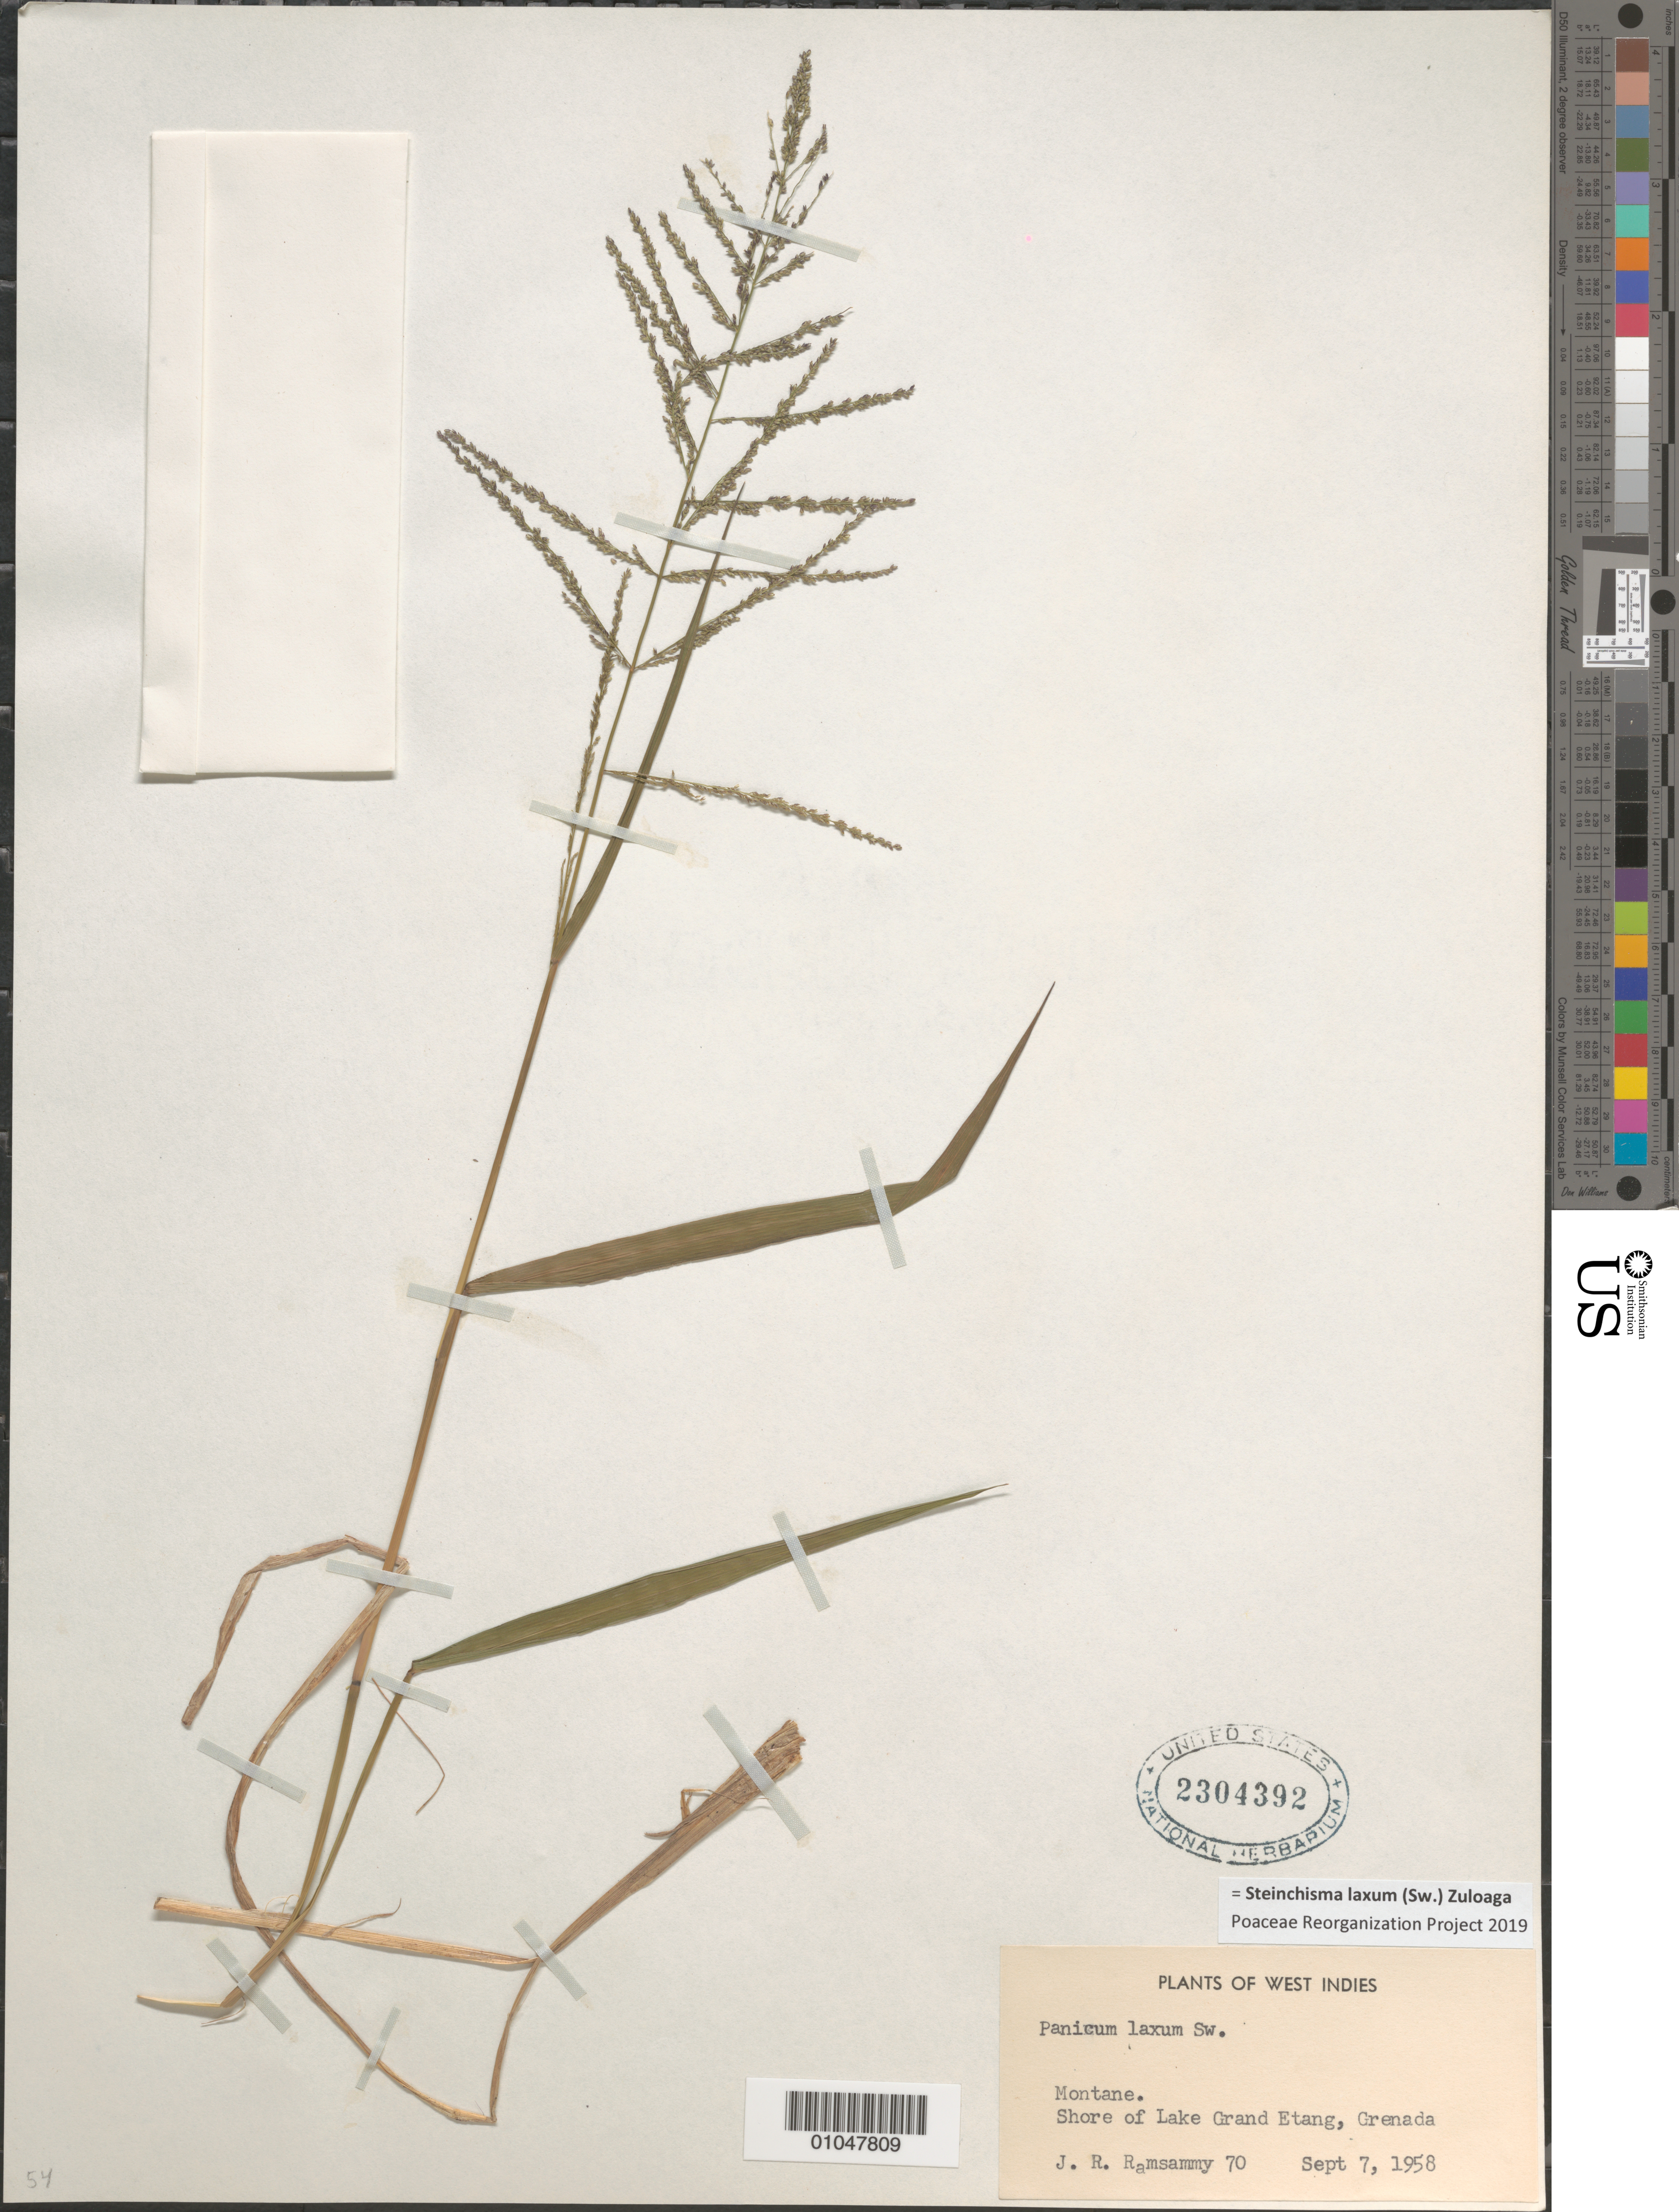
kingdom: Plantae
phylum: Tracheophyta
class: Liliopsida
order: Poales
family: Poaceae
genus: Panicum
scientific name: Panicum laxum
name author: Sw.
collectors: J. Ramsammy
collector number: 70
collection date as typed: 07 Sep 1958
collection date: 1958-09-07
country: Grenada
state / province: Saint Andrew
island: Grenada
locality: Montane, shore of Lake Grand Etang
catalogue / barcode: US 2304392